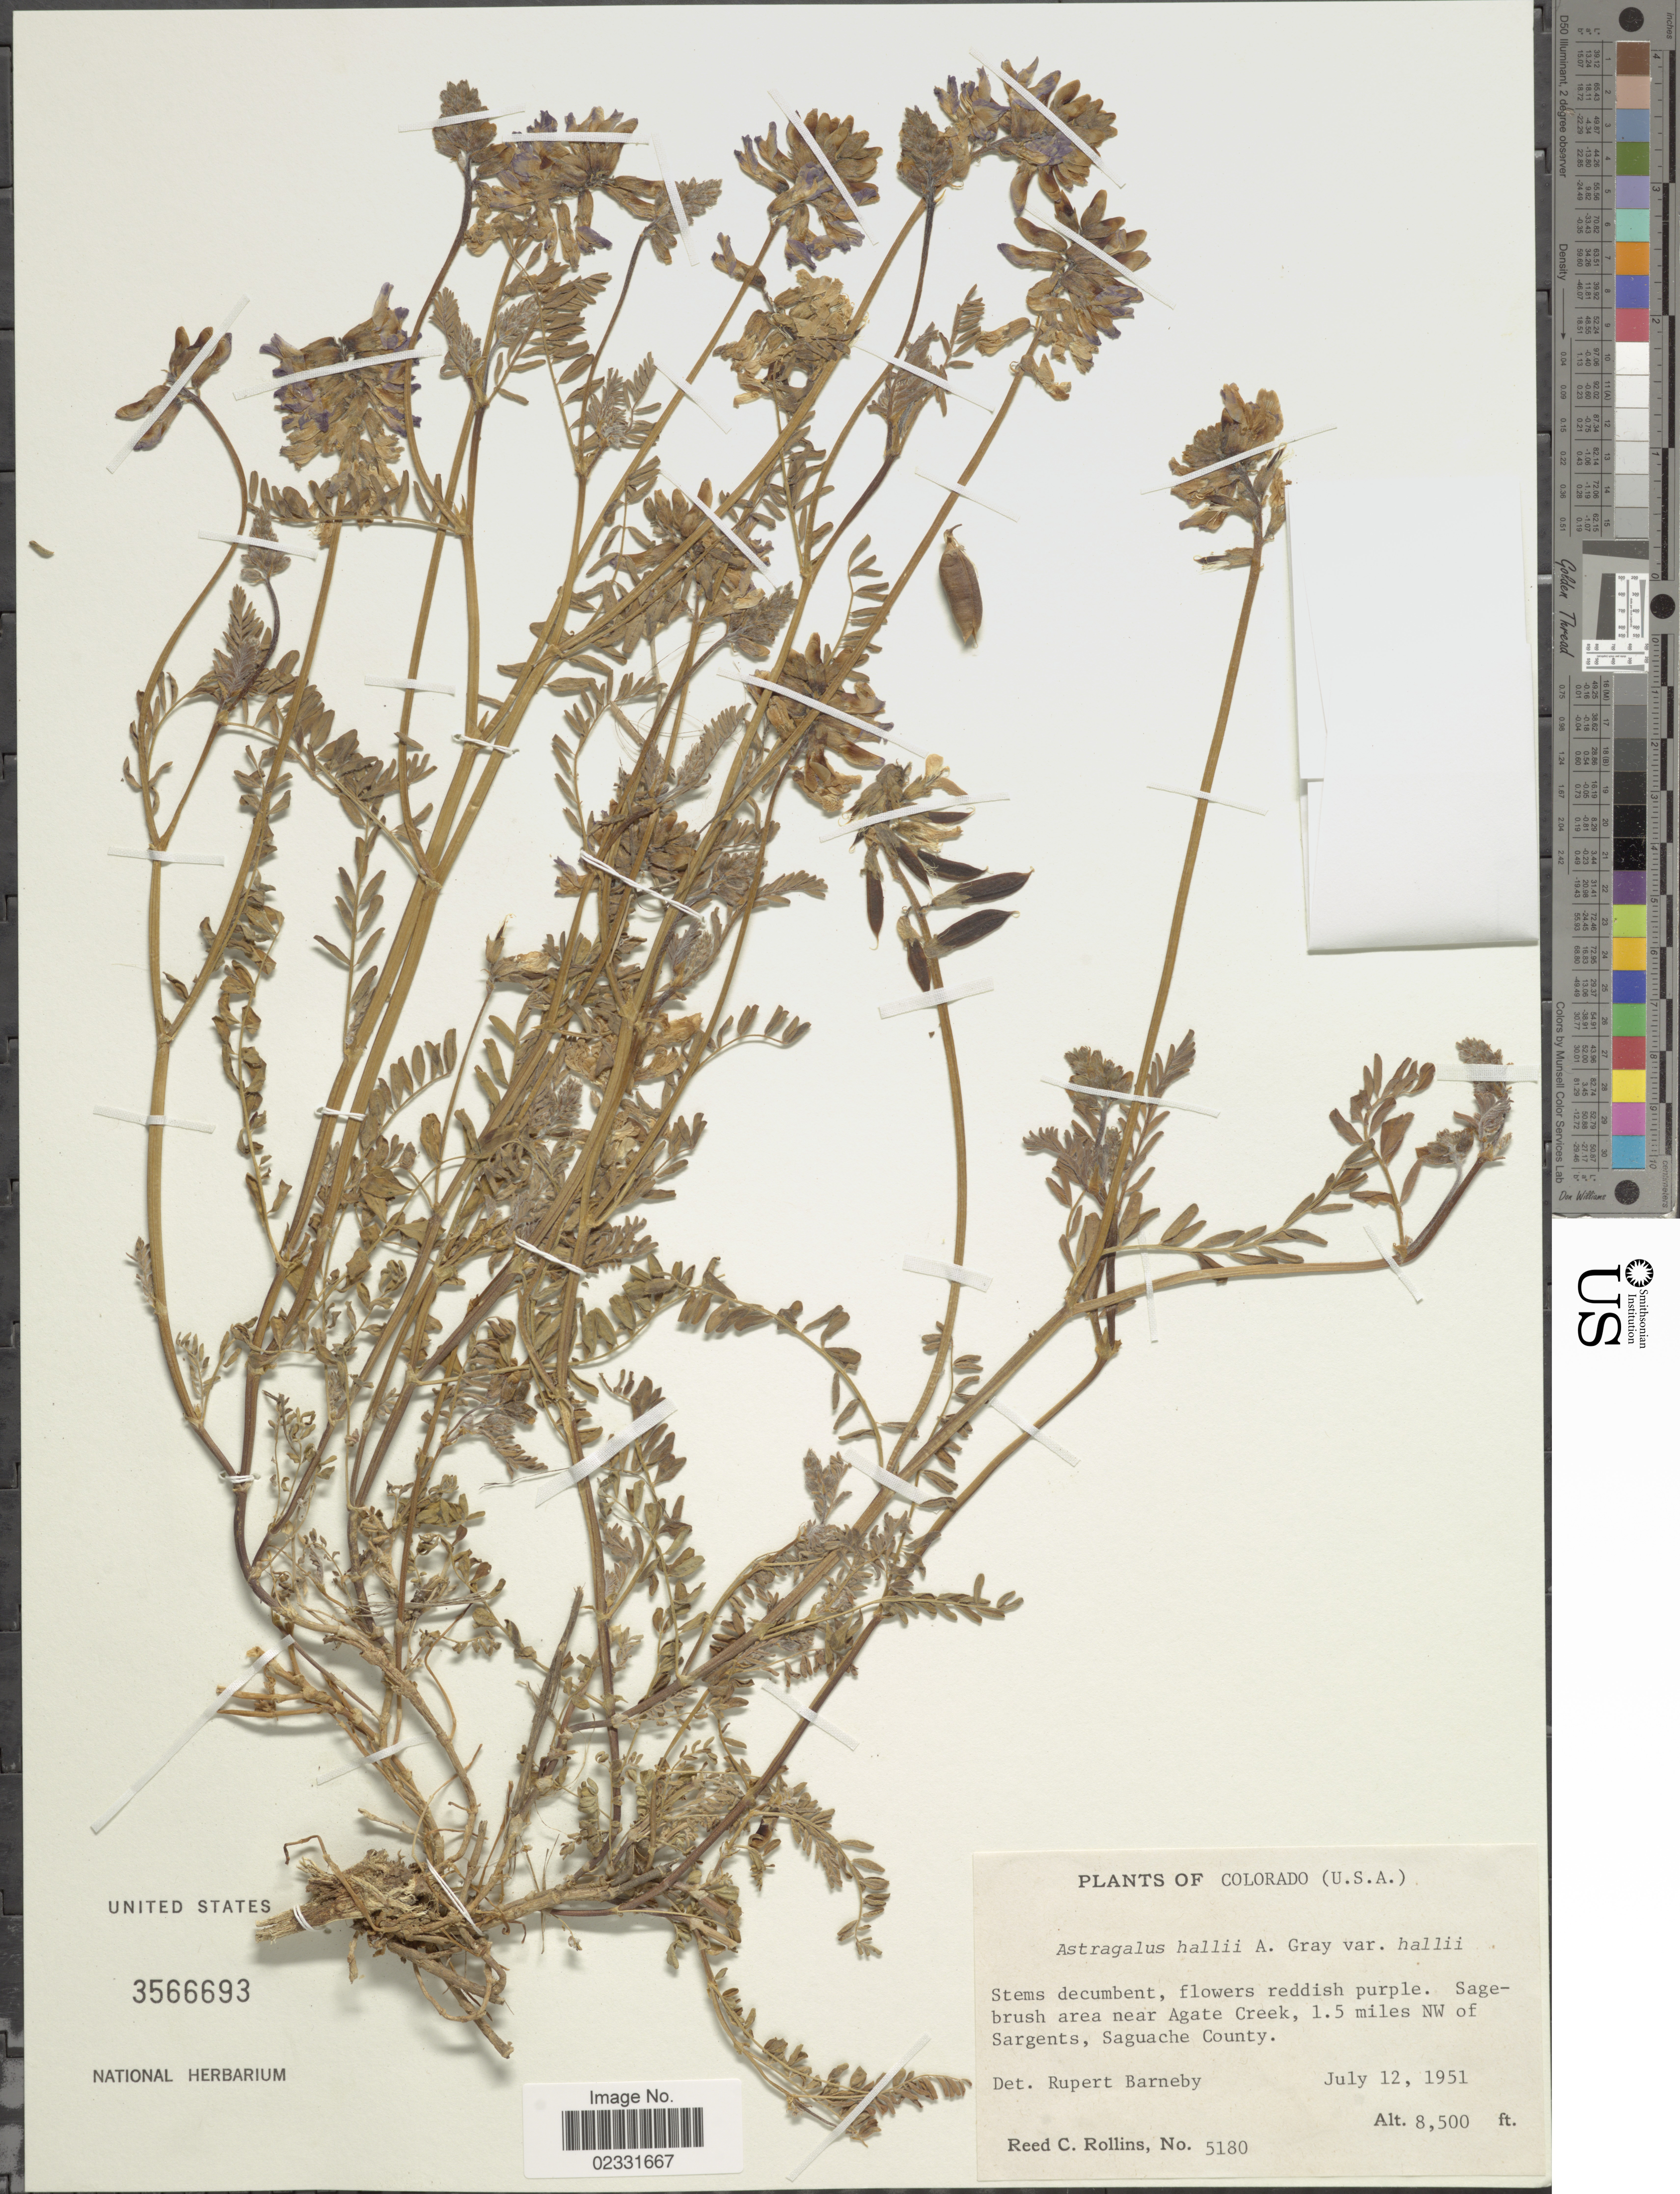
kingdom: Plantae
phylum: Tracheophyta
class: Magnoliopsida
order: Fabales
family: Fabaceae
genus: Astragalus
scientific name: Astragalus hallii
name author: A. Gray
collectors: R. C. Rollins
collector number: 5180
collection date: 1951-07-12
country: United States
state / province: Colorado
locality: Sagbrush area near Agate Creek, 1.5 miles NW of Sargents, Saguache County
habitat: sagebrush area near creek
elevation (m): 2591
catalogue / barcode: US 3566693